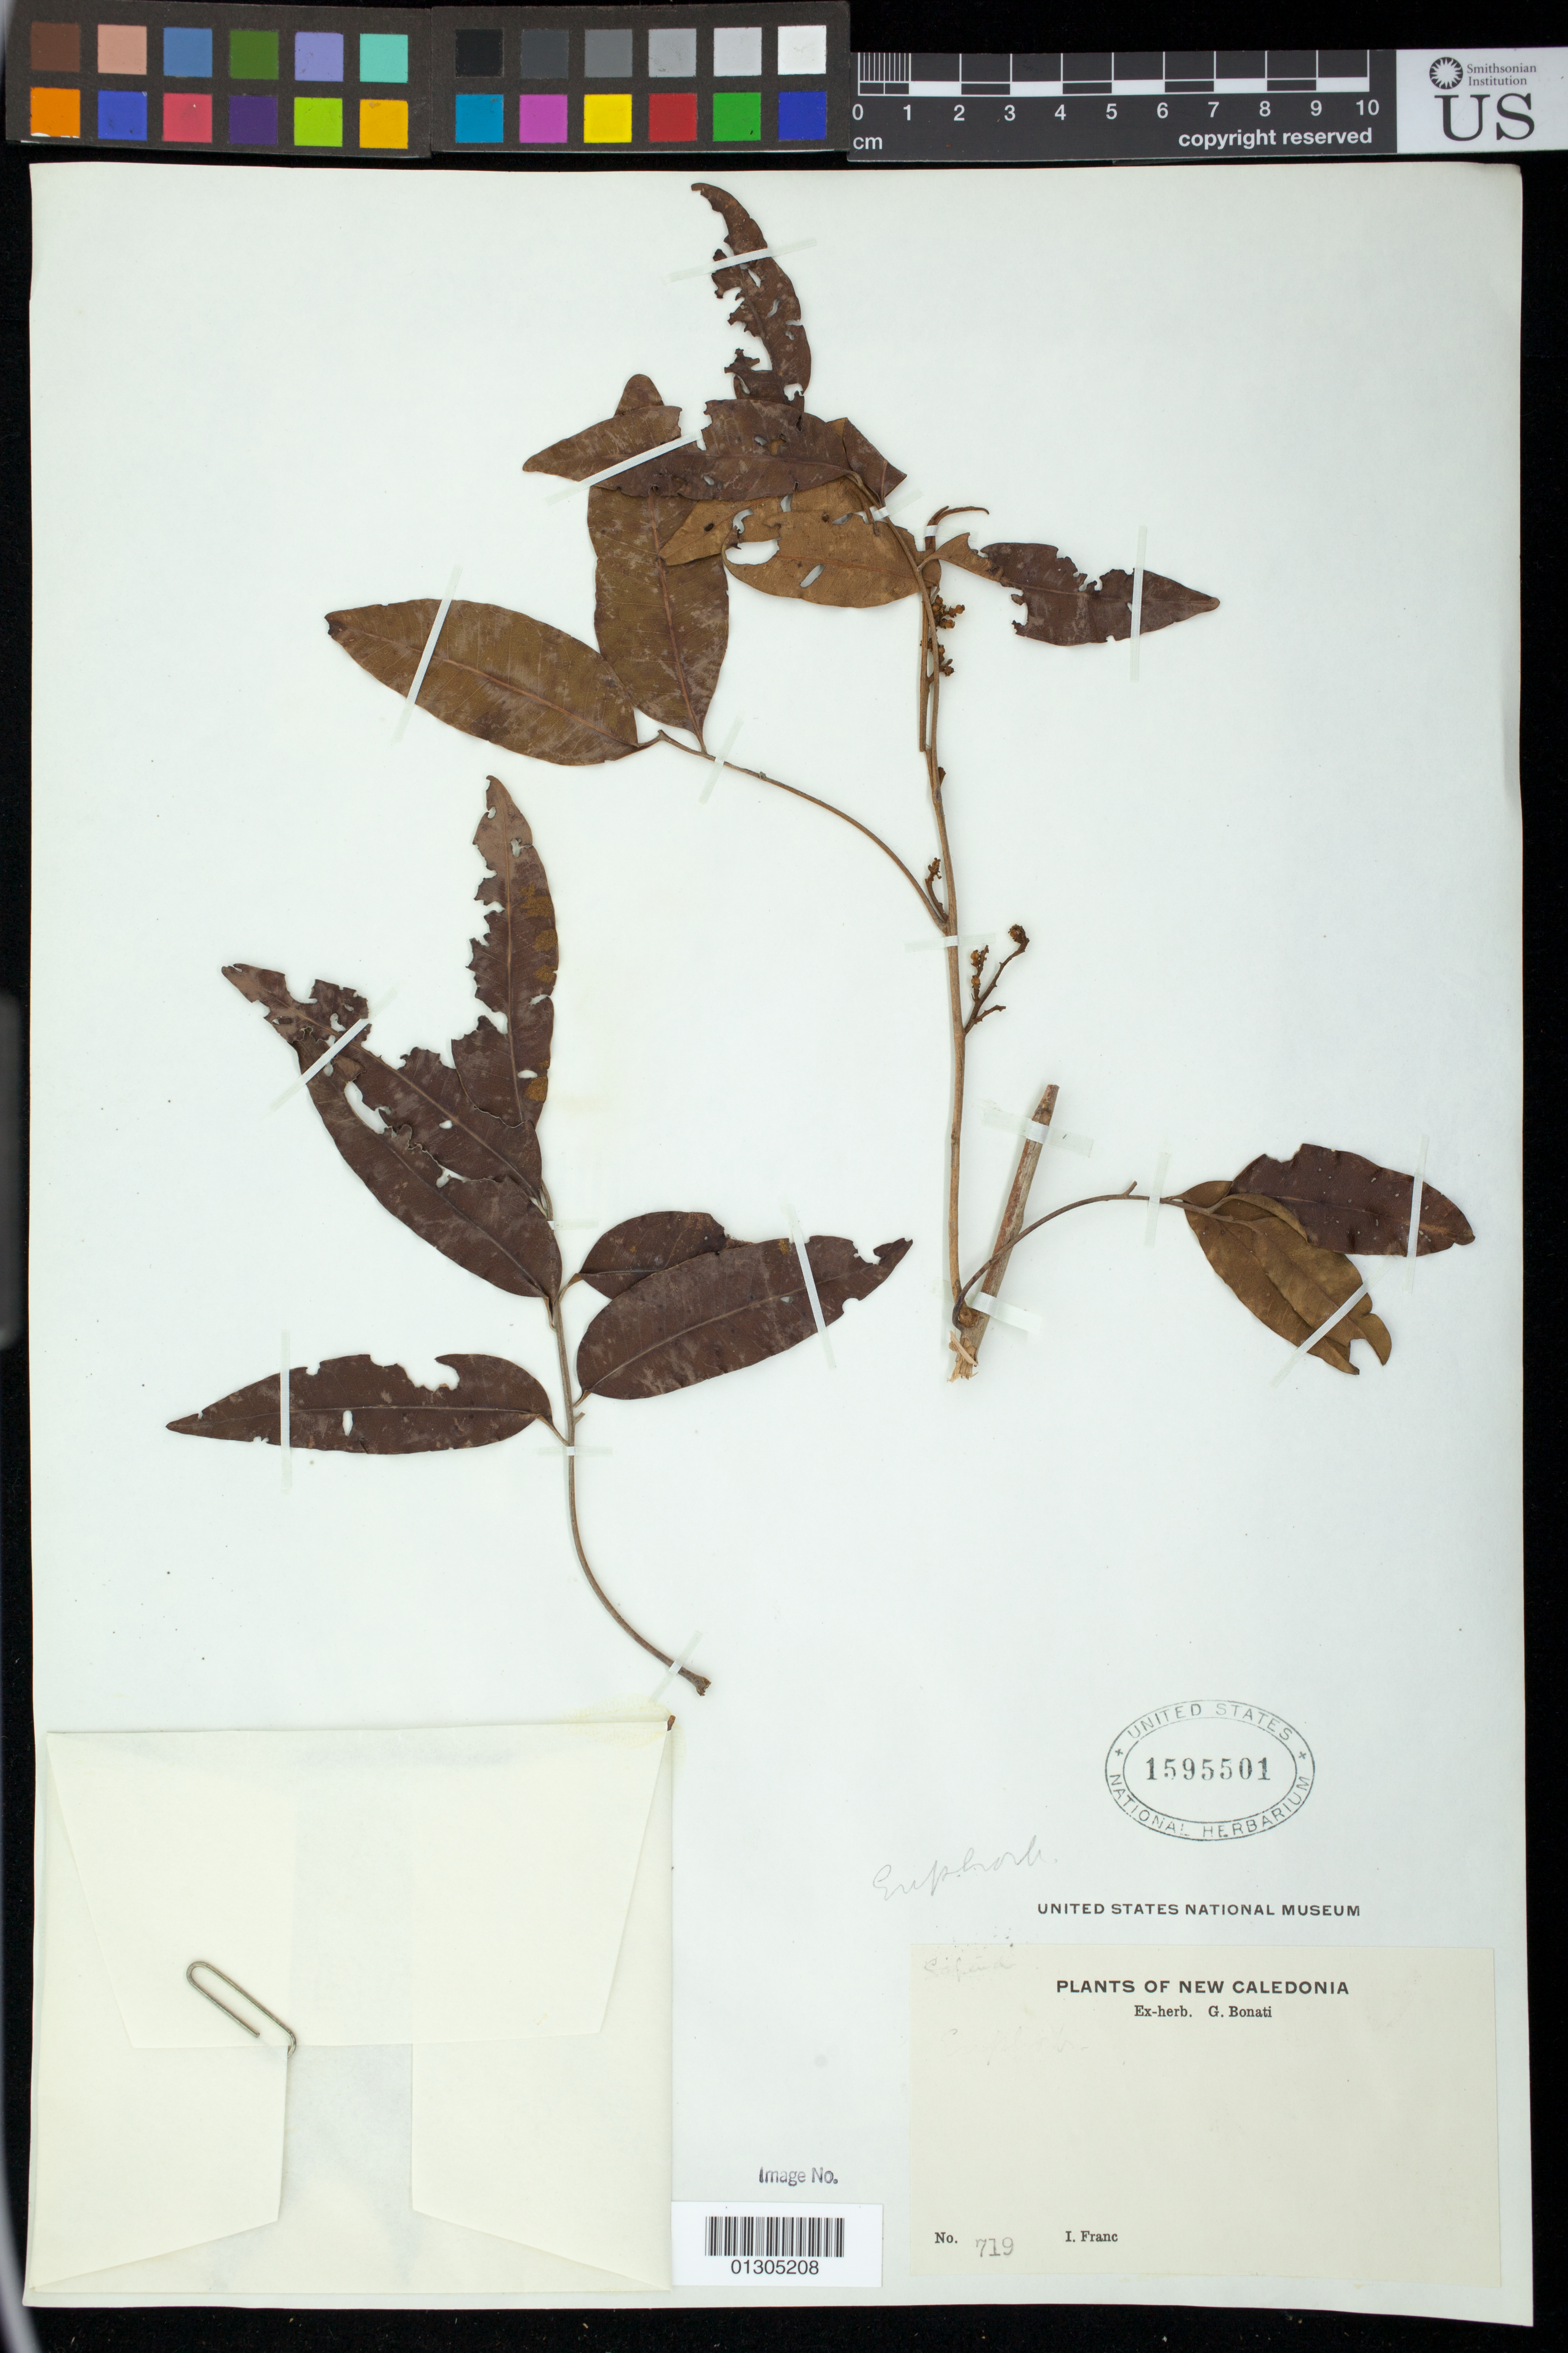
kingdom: Plantae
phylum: Tracheophyta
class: Magnoliopsida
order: Malpighiales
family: Euphorbiaceae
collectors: I. Franc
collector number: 719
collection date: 1905/1932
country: New Caledonia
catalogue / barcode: US 1595501